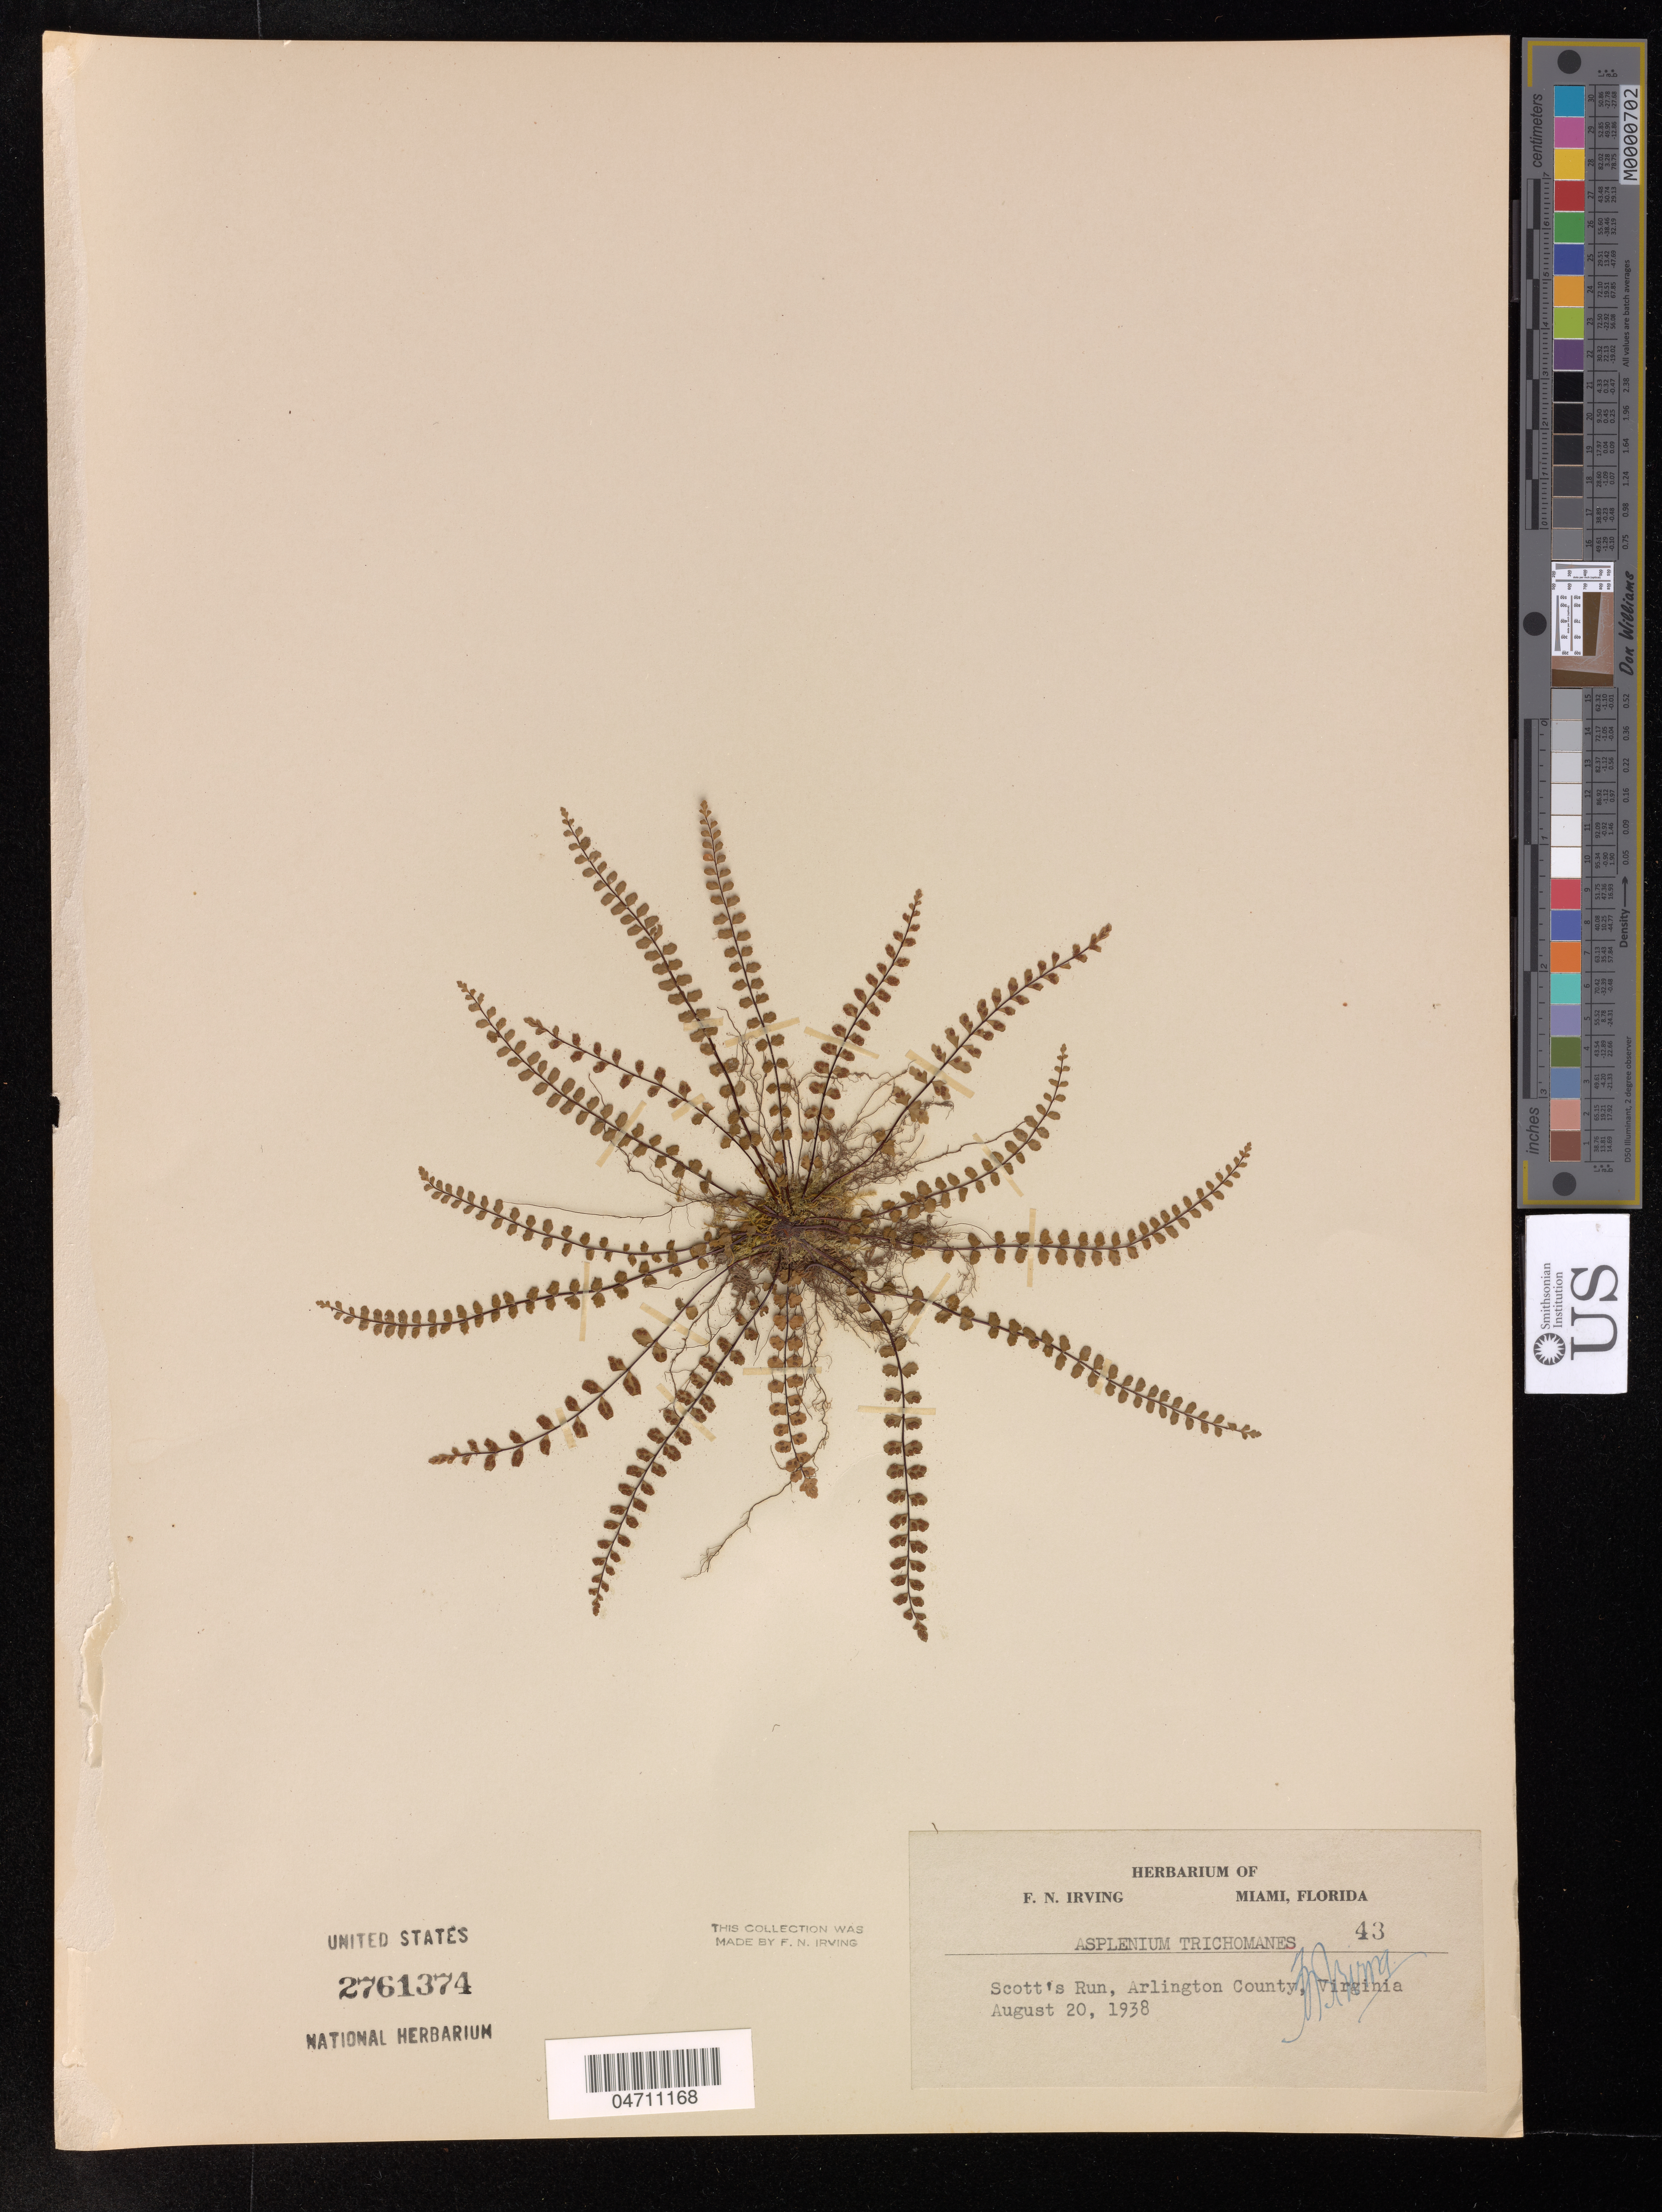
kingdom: Plantae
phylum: Tracheophyta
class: Polypodiopsida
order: Polypodiales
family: Aspleniaceae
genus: Asplenium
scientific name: Asplenium trichomanes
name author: L.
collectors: ex herb. F.N. Irving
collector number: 43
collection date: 1938-08-20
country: United States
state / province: Virginia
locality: Scott's Run, Arlington County.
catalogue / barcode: US 2761374